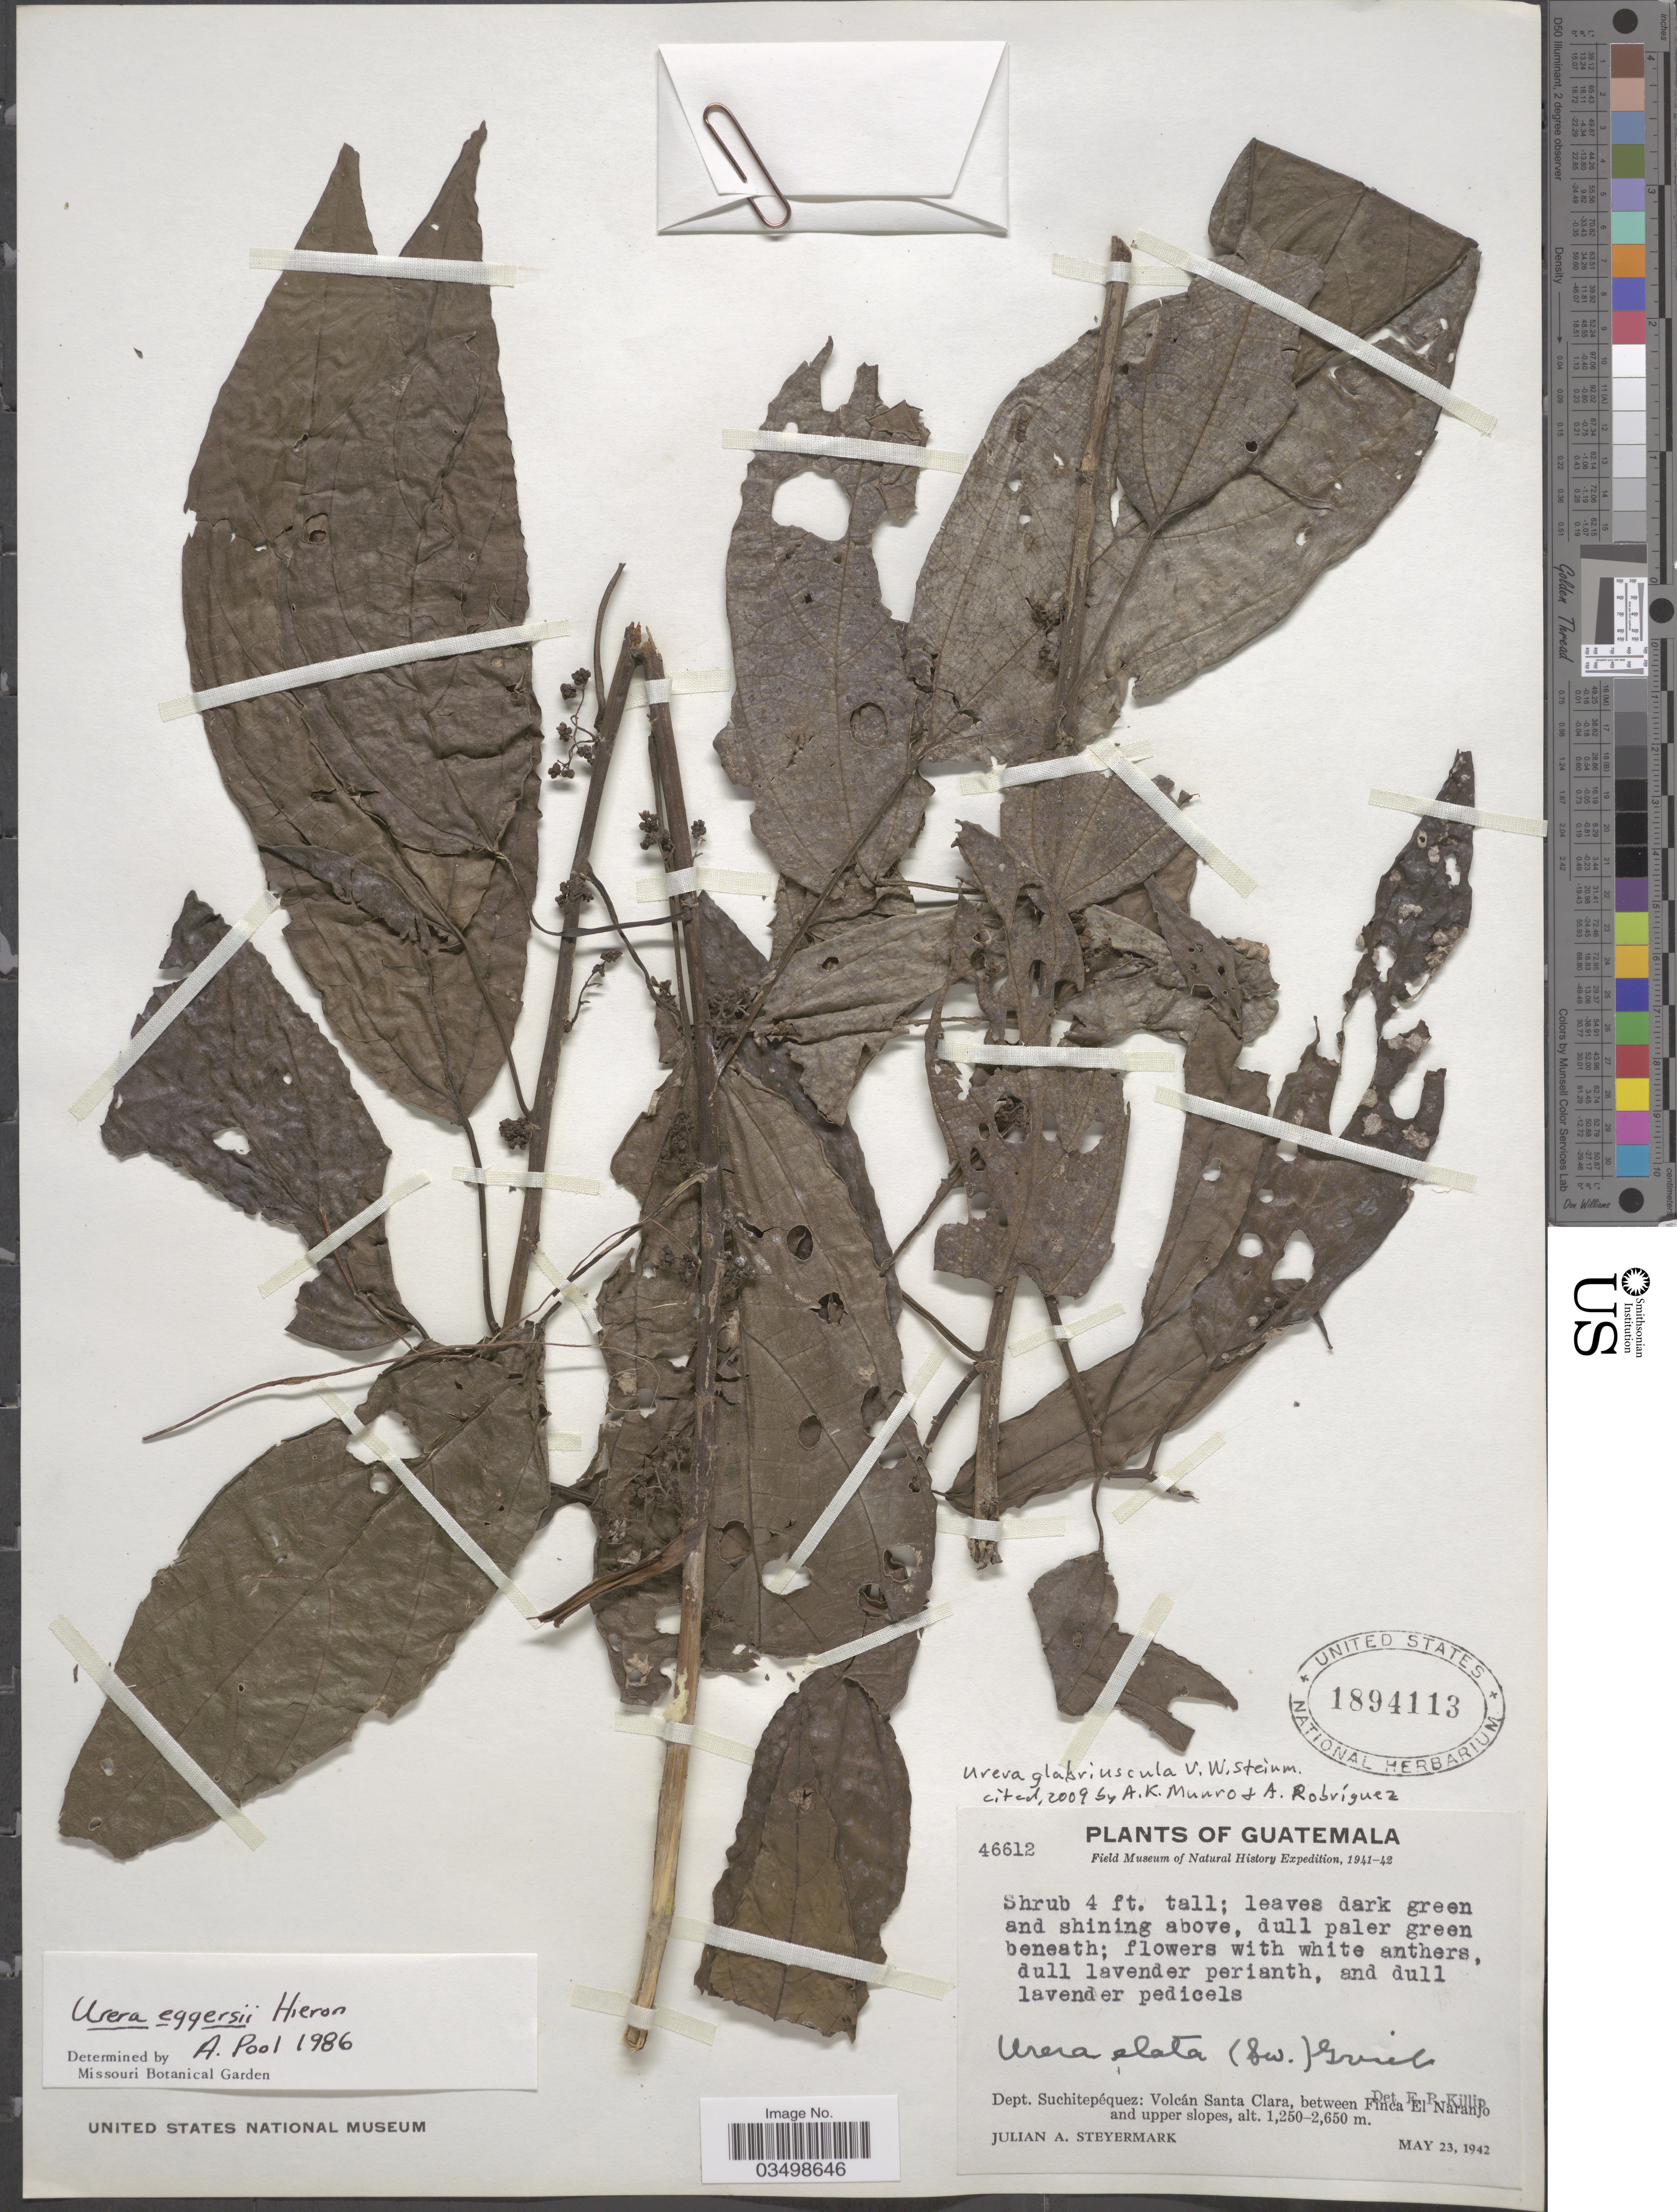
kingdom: Plantae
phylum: Tracheophyta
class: Magnoliopsida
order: Rosales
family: Urticaceae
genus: Urera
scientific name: Urera glabriuscula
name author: V.W. Steinm.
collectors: J. Steyermark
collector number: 46612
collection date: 1942-05-23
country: Guatemala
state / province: Suchitepequez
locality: Dept. Suchitepéquez: Volcán Santa Clara, between Finca El Naranjo and upper slopes.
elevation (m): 1250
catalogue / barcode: US 1894113